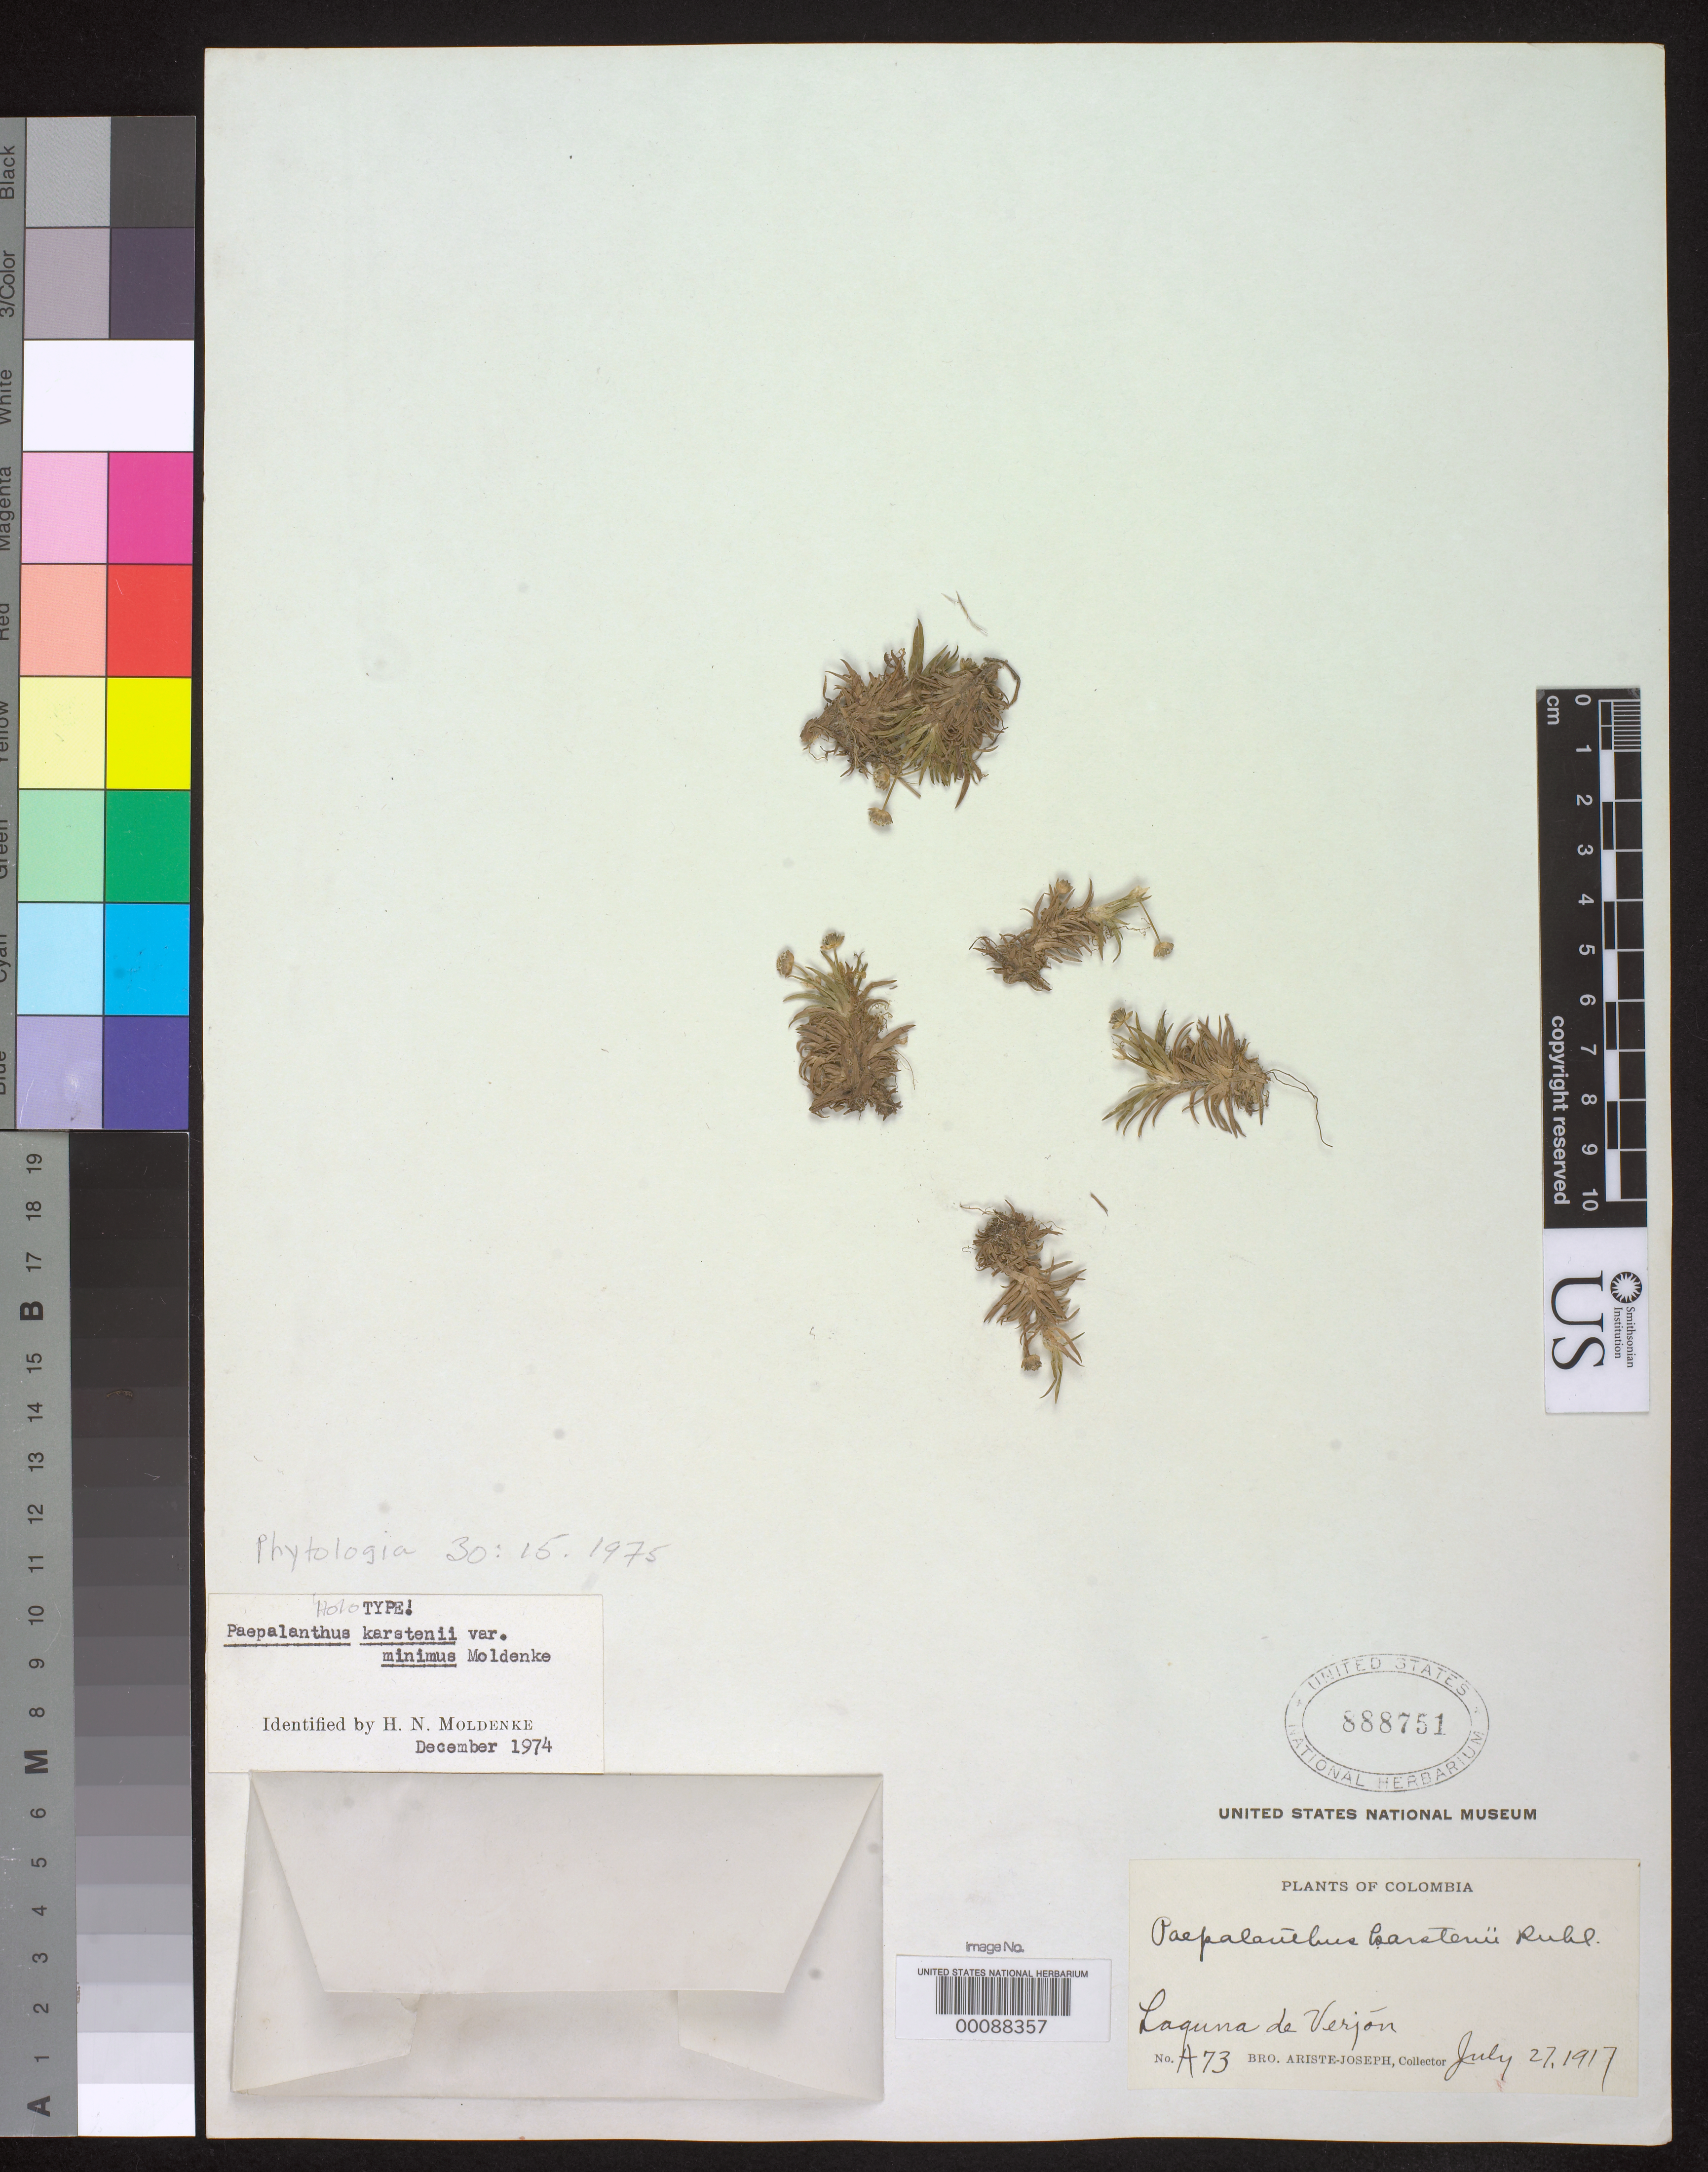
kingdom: Plantae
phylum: Tracheophyta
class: Liliopsida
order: Poales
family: Eriocaulaceae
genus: Paepalanthus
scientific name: Paepalanthus karstenii var. minimus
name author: Moldenke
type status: Holotype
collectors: Bro. Ariste-Joseph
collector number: A 73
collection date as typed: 27 Jul 1917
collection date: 1917-07-27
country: Colombia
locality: Laguna de Verjon.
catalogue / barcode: US 888751